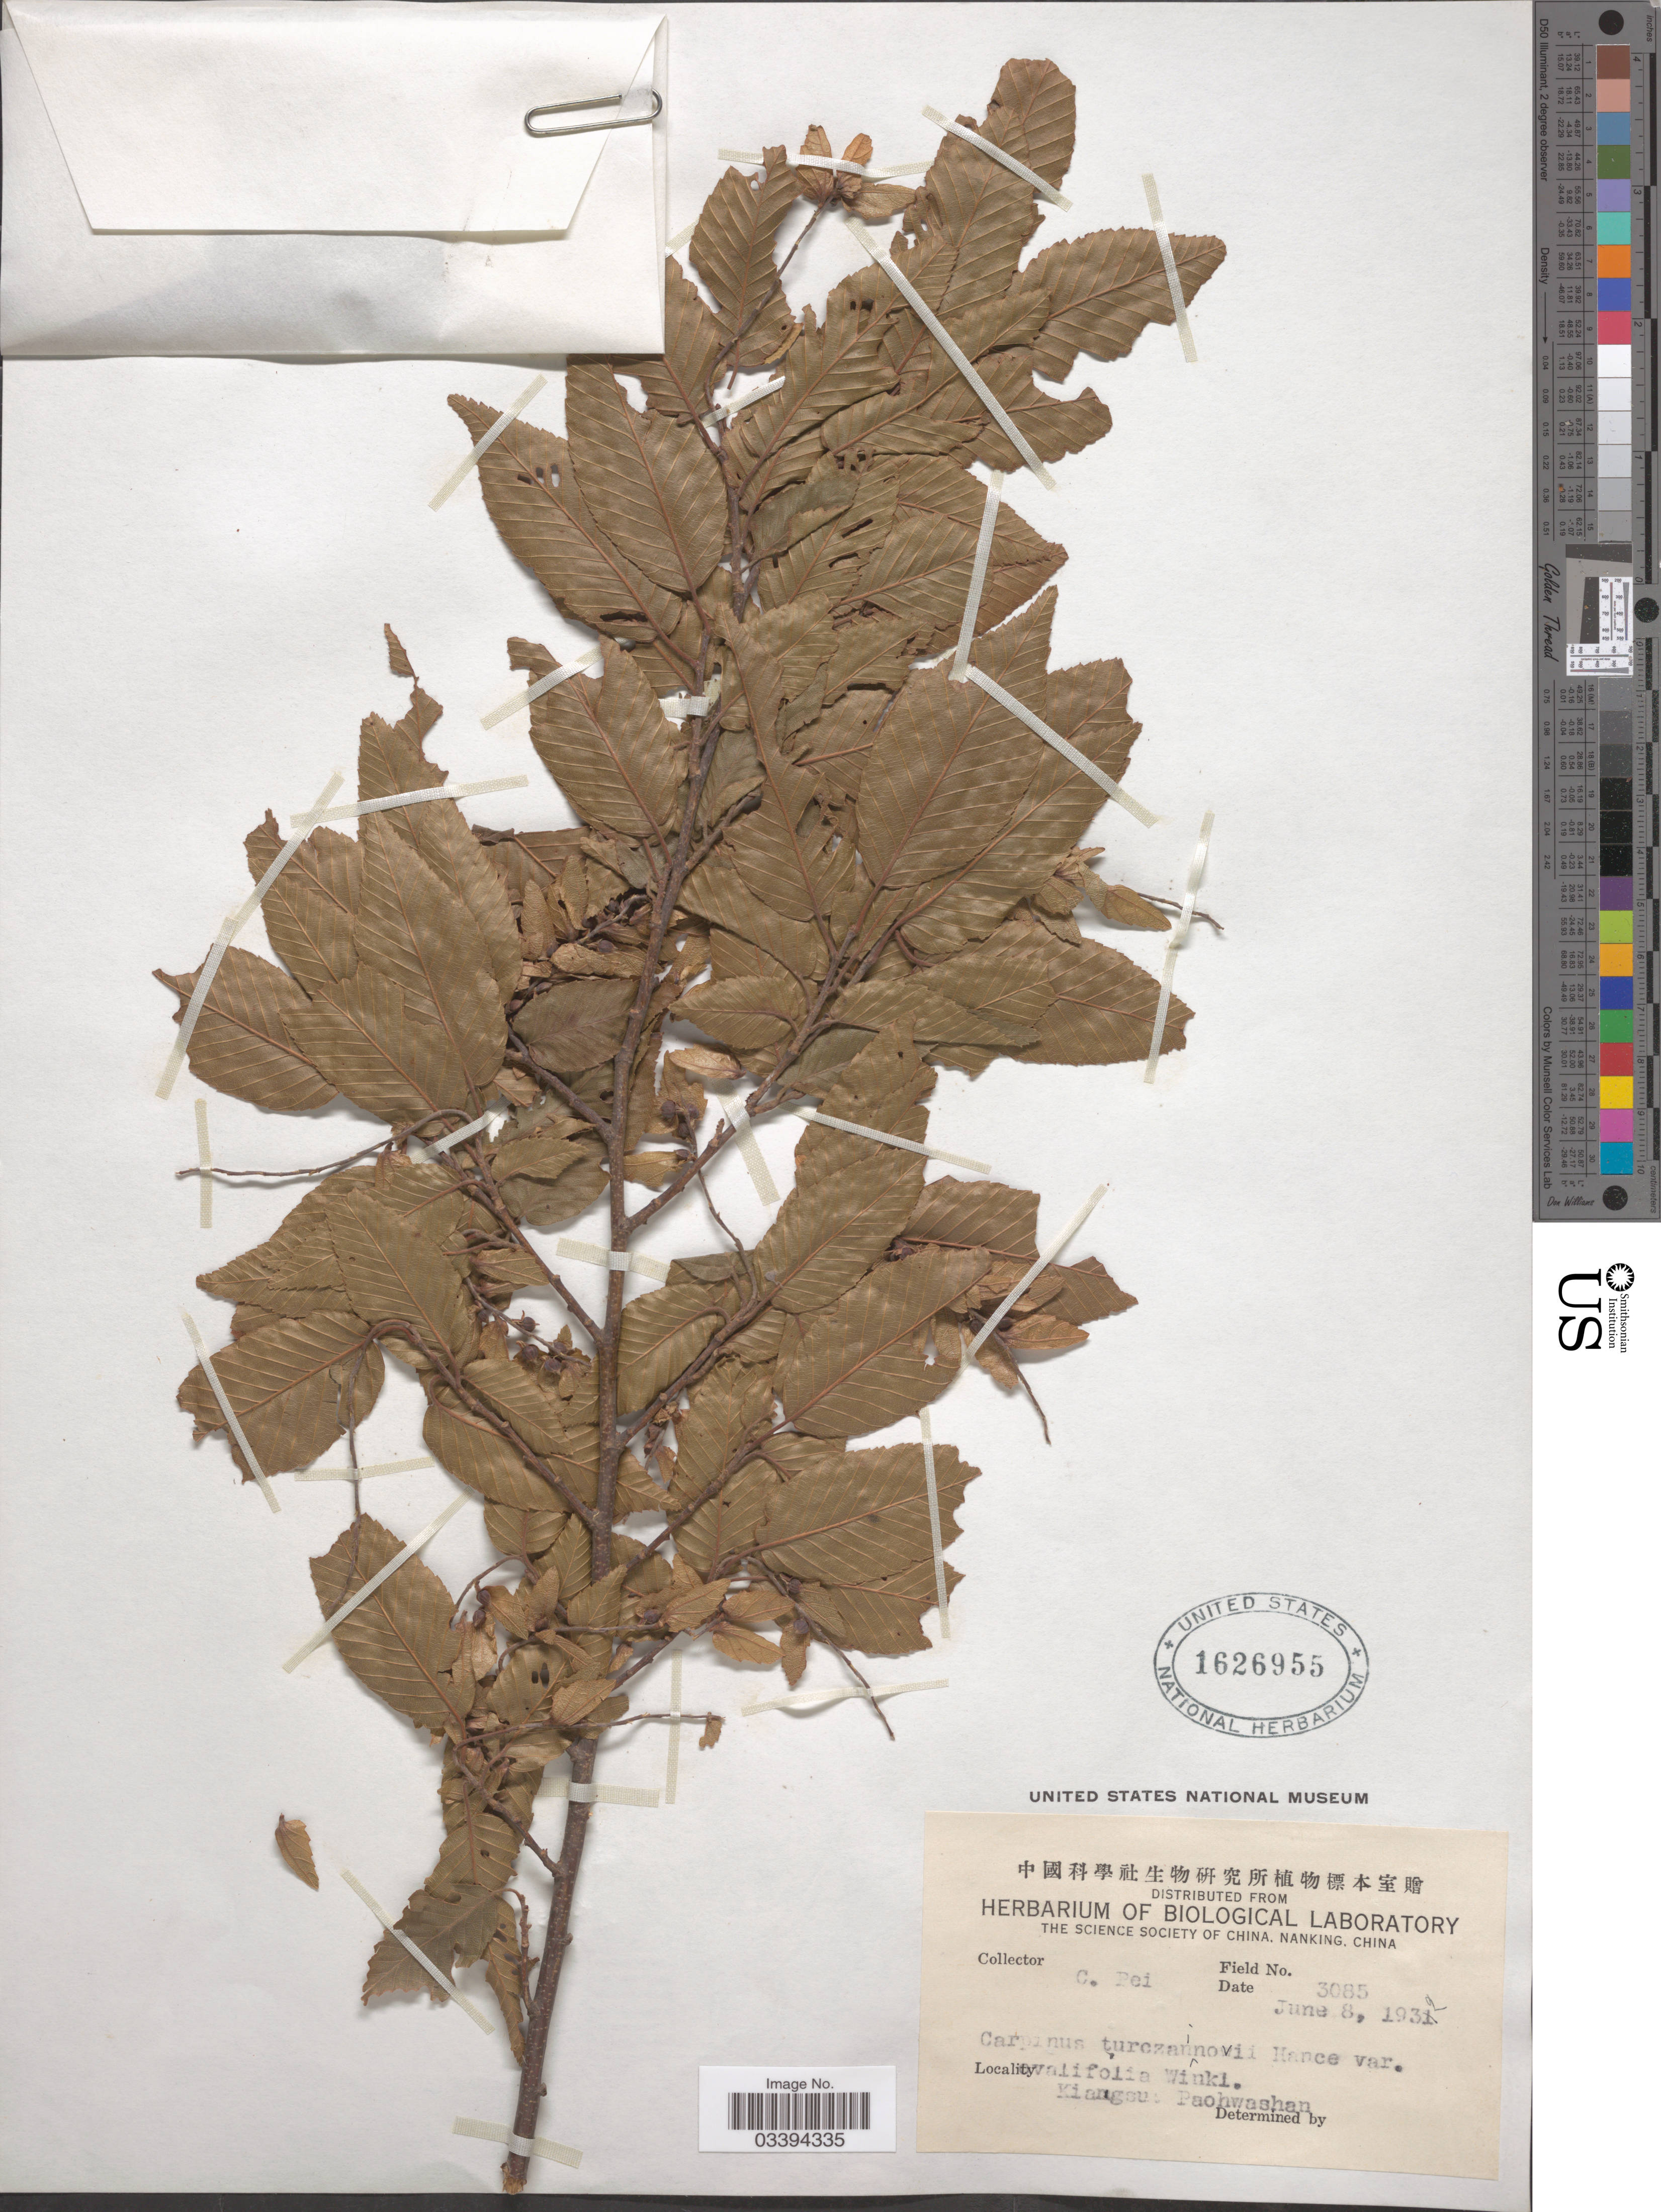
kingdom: Plantae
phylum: Tracheophyta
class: Magnoliopsida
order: Fagales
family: Betulaceae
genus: Carpinus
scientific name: Carpinus turczaninowii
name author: Hance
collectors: C. P'ei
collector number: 3085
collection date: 1932-06-08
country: China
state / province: Jiangsu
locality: Ovalifolia Winkl. Kiangsu: Paohwashan.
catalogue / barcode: US 1626955